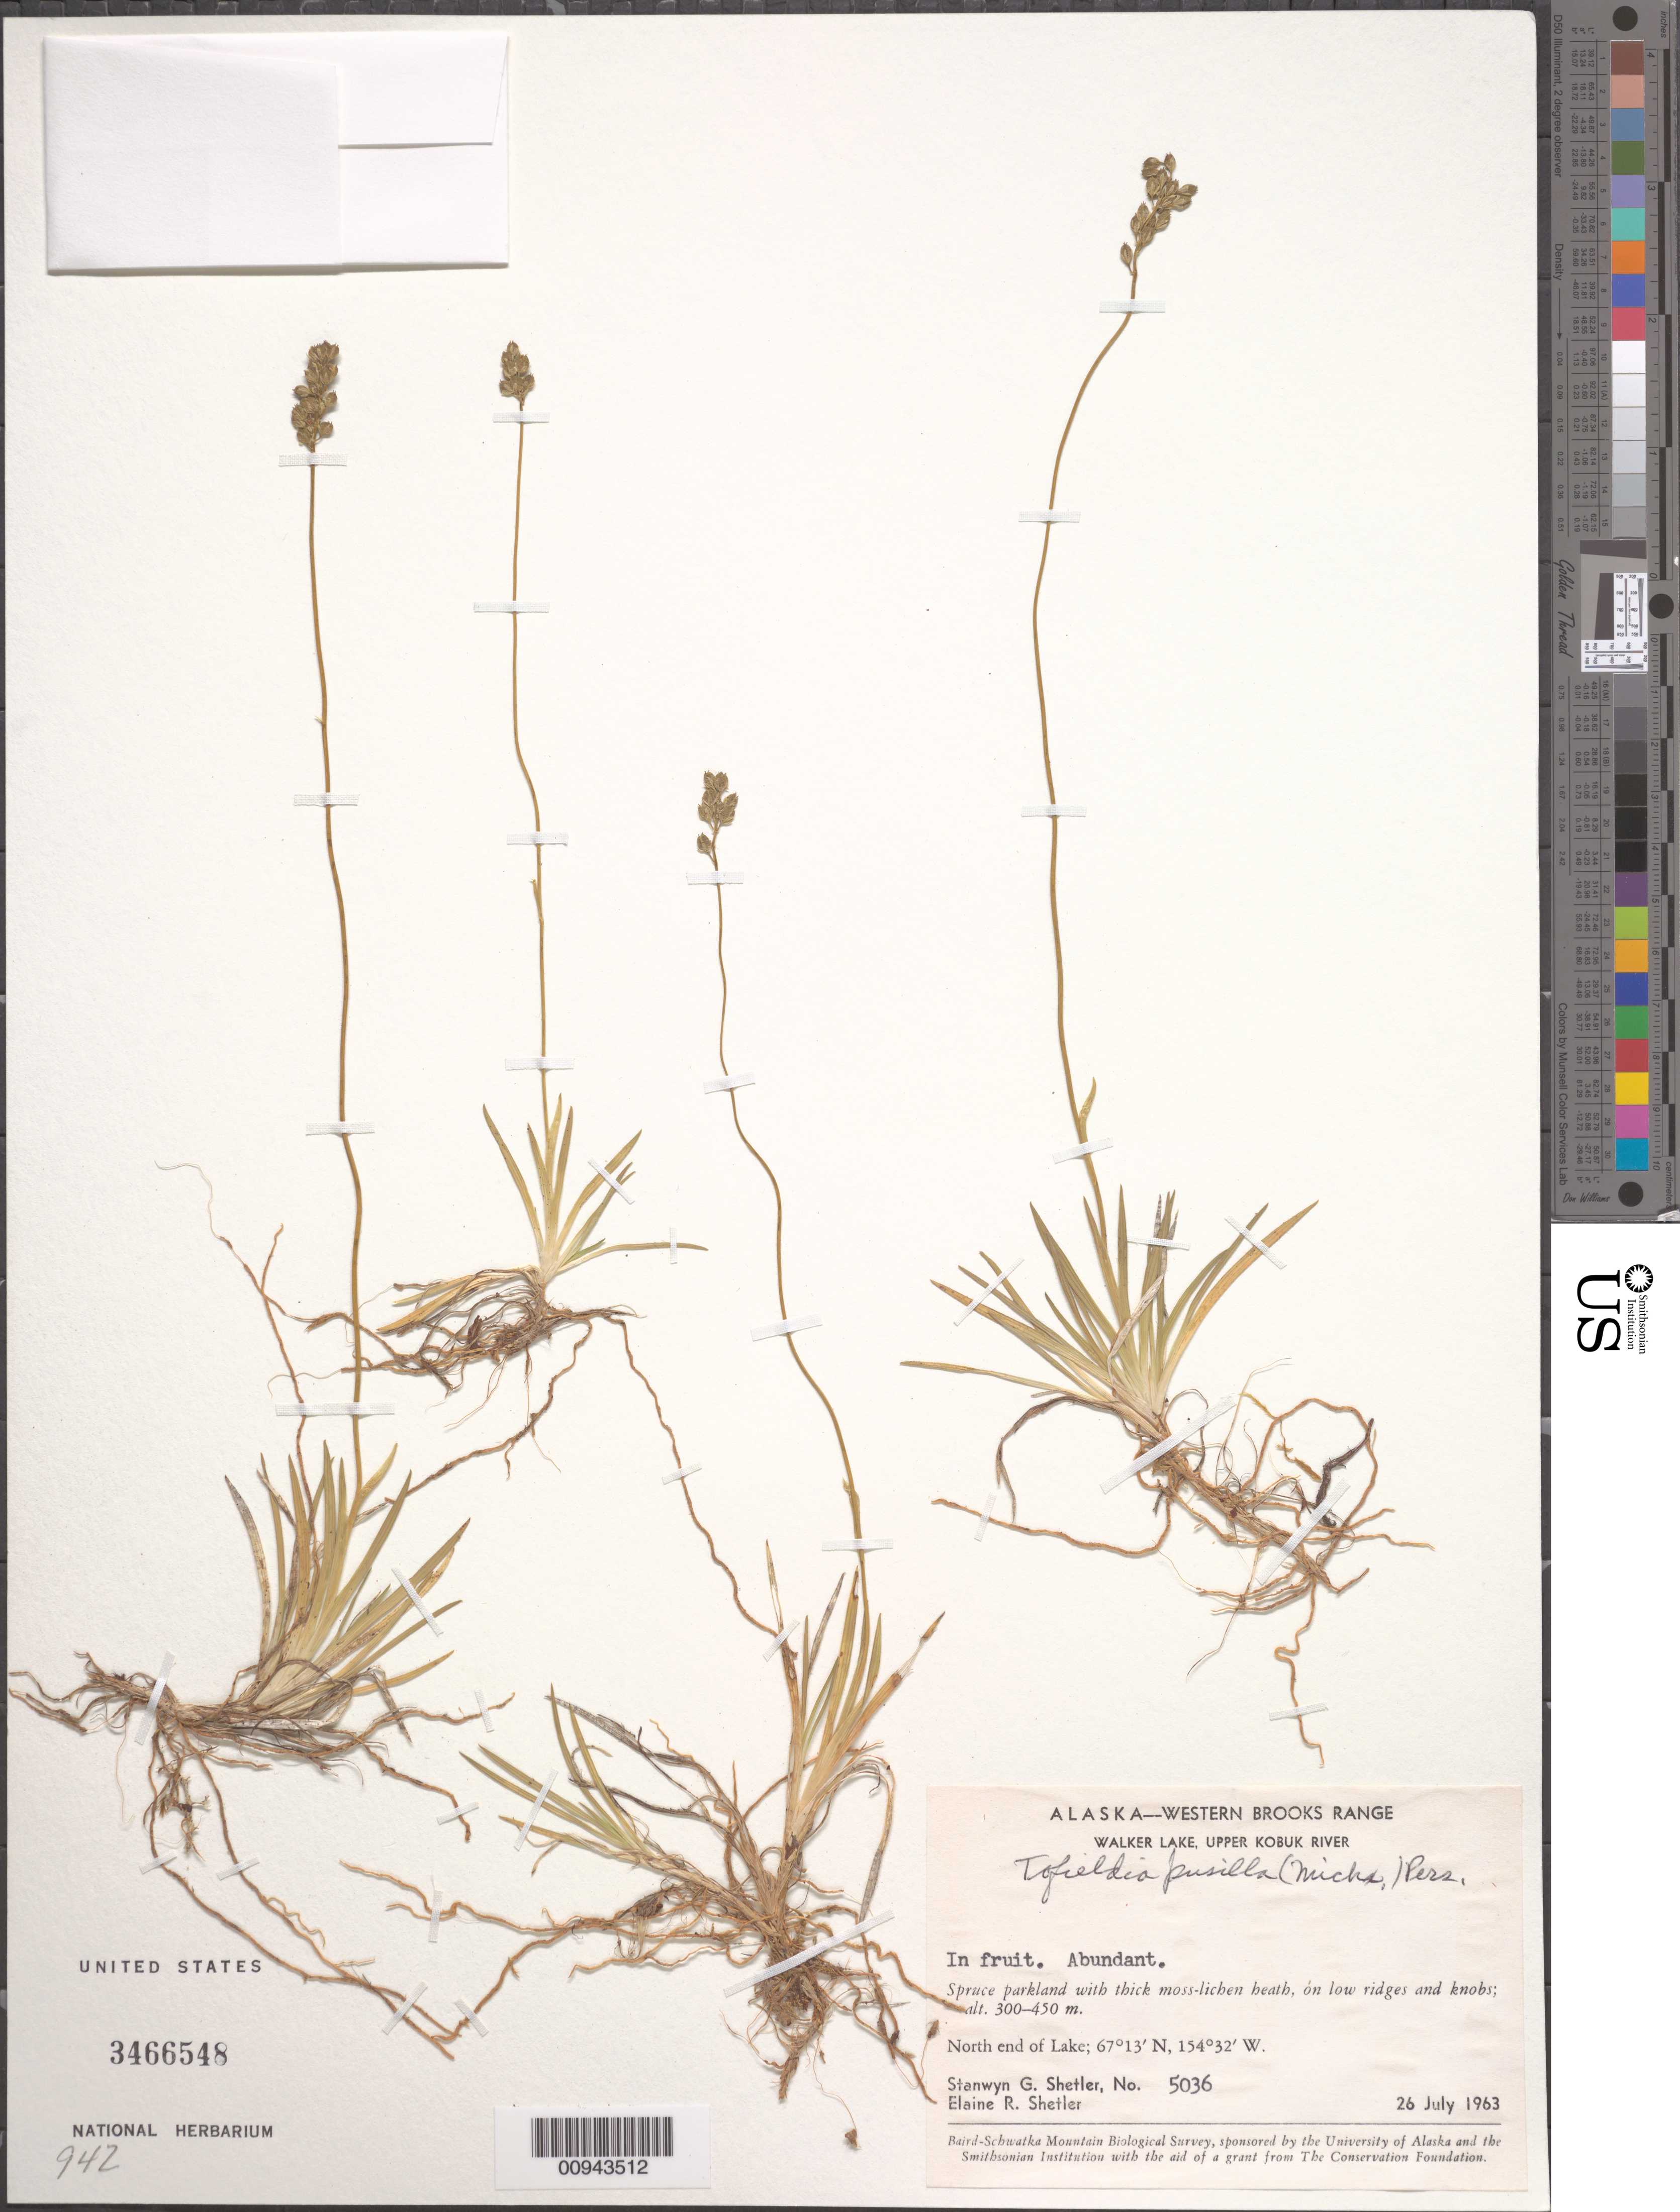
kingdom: Plantae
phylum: Tracheophyta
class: Liliopsida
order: Alismatales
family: Tofieldiaceae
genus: Tofieldia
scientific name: Tofieldia pusilla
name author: (Michx.) Pers.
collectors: S. Shetler & E. R. Shetler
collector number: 5036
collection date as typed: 26 Jul 1963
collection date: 1963-07-26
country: United States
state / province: Alaska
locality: North end of Walker Lake. Western Brooks Range, Upper Kobuk River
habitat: Spruce parkland with thick moss-lichen heath, on low ridges and knobs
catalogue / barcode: US 3466548